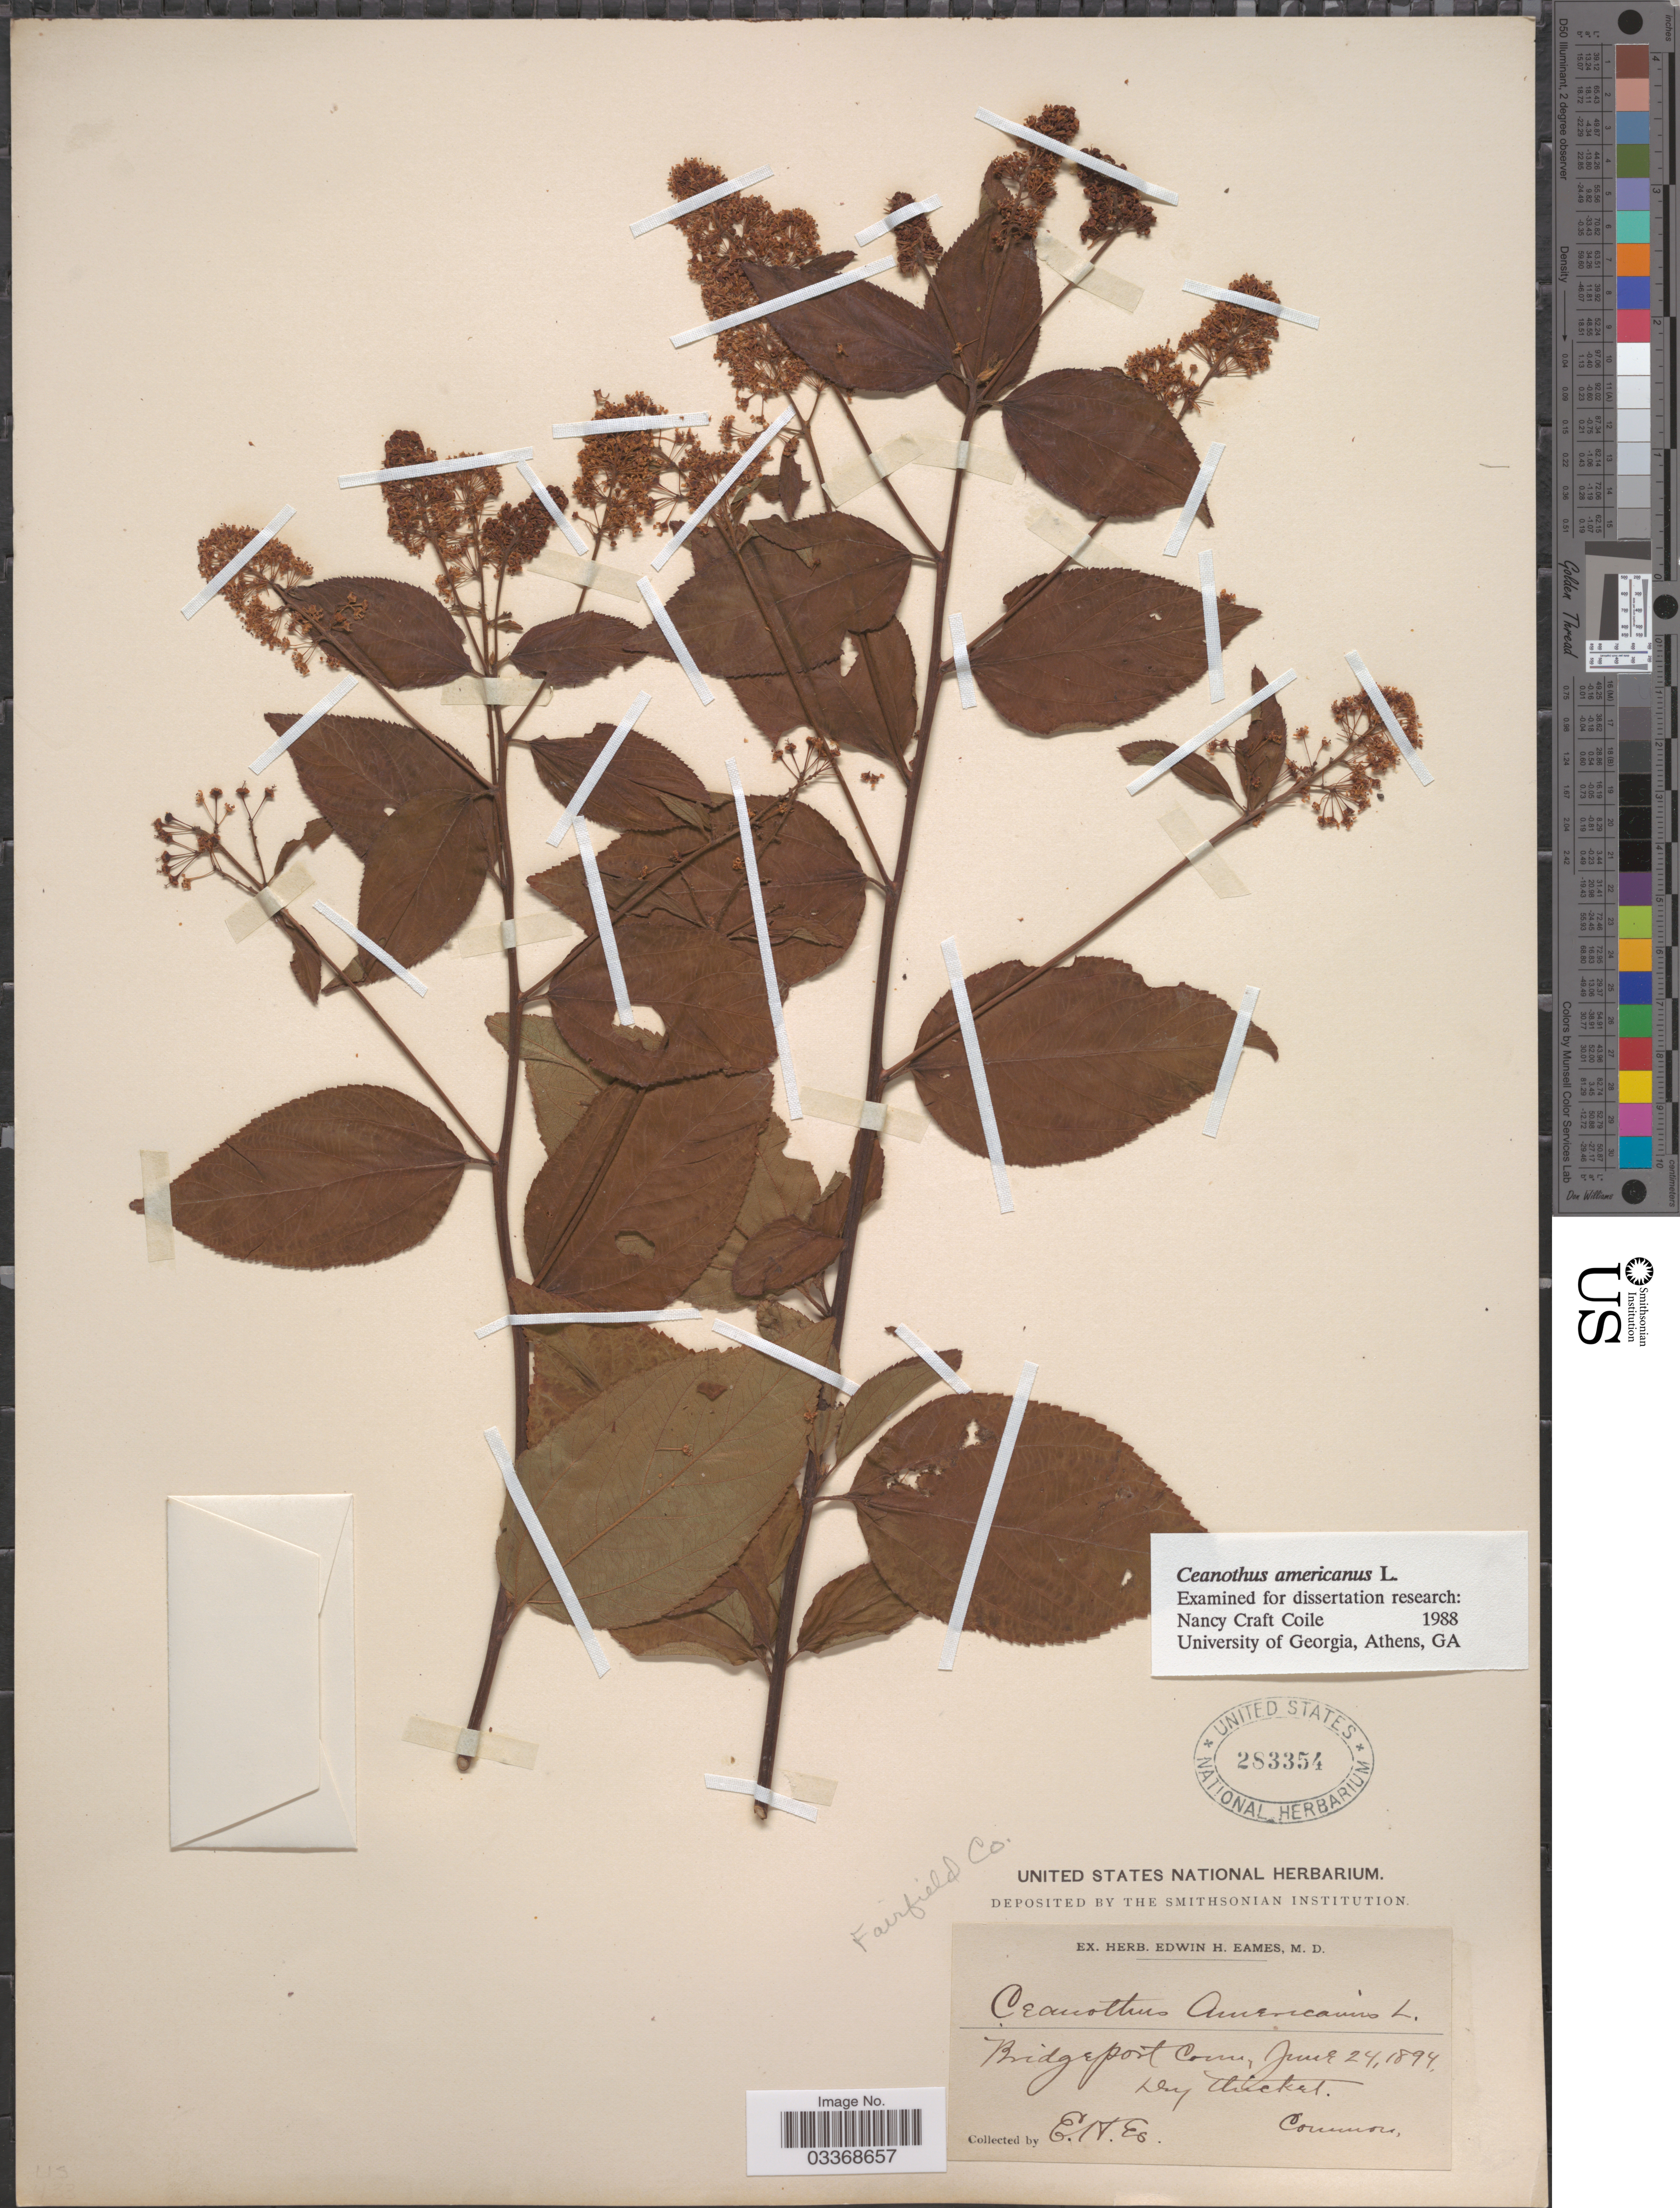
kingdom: Plantae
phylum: Tracheophyta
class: Magnoliopsida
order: Rosales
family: Rhamnaceae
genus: Ceanothus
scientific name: Ceanothus americanus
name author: L.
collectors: E. H. Eames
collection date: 1894-06-24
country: United States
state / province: Connecticut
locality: Bridgeport, Fairfield Co.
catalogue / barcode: US 283354